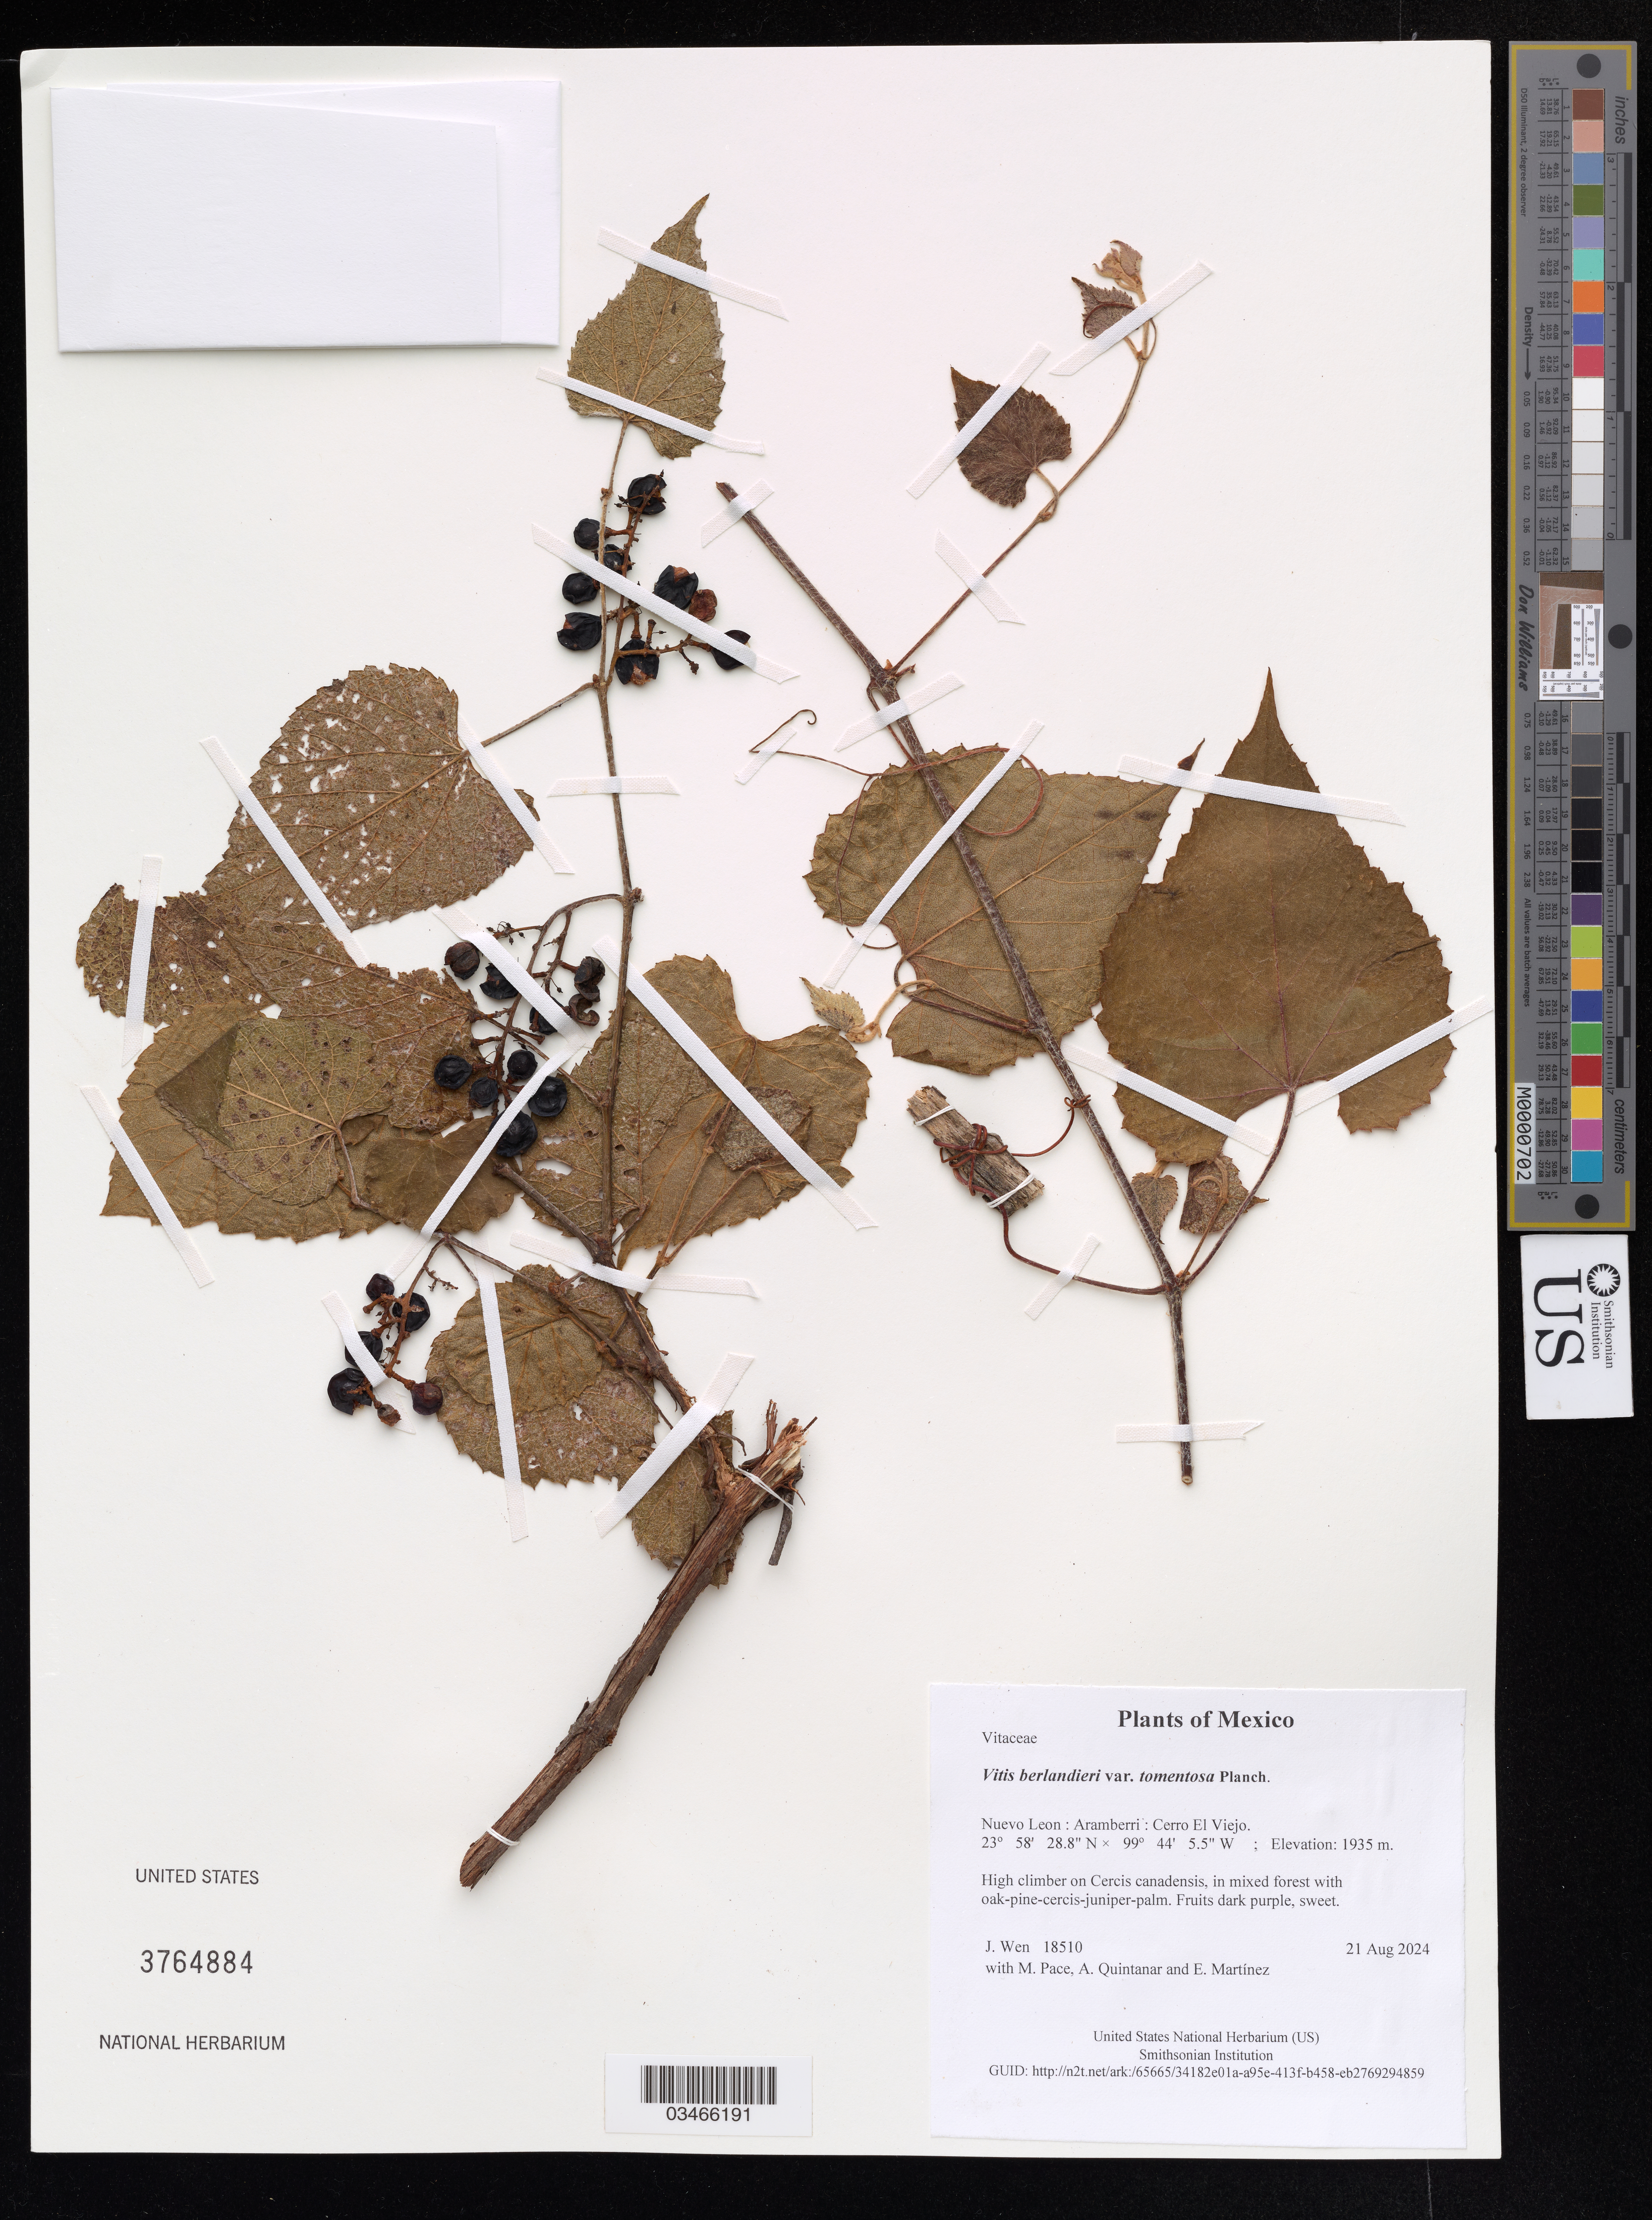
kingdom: Plantae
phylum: Tracheophyta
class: Magnoliopsida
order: Vitales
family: Vitaceae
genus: Vitis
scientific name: Vitis berlandieri var. tomentosa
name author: Planch.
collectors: J. Wen, M. Pace, A. Quintanar & E. Martinez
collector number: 18510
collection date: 2024-08-21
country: Mexico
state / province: Nuevo Leon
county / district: Aramberri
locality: Cerro El Viejo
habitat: High climber on Cercis canadensis, in mixed forest with oak-pine-cercis-juniper-palm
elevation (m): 1935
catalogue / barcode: US 3764884